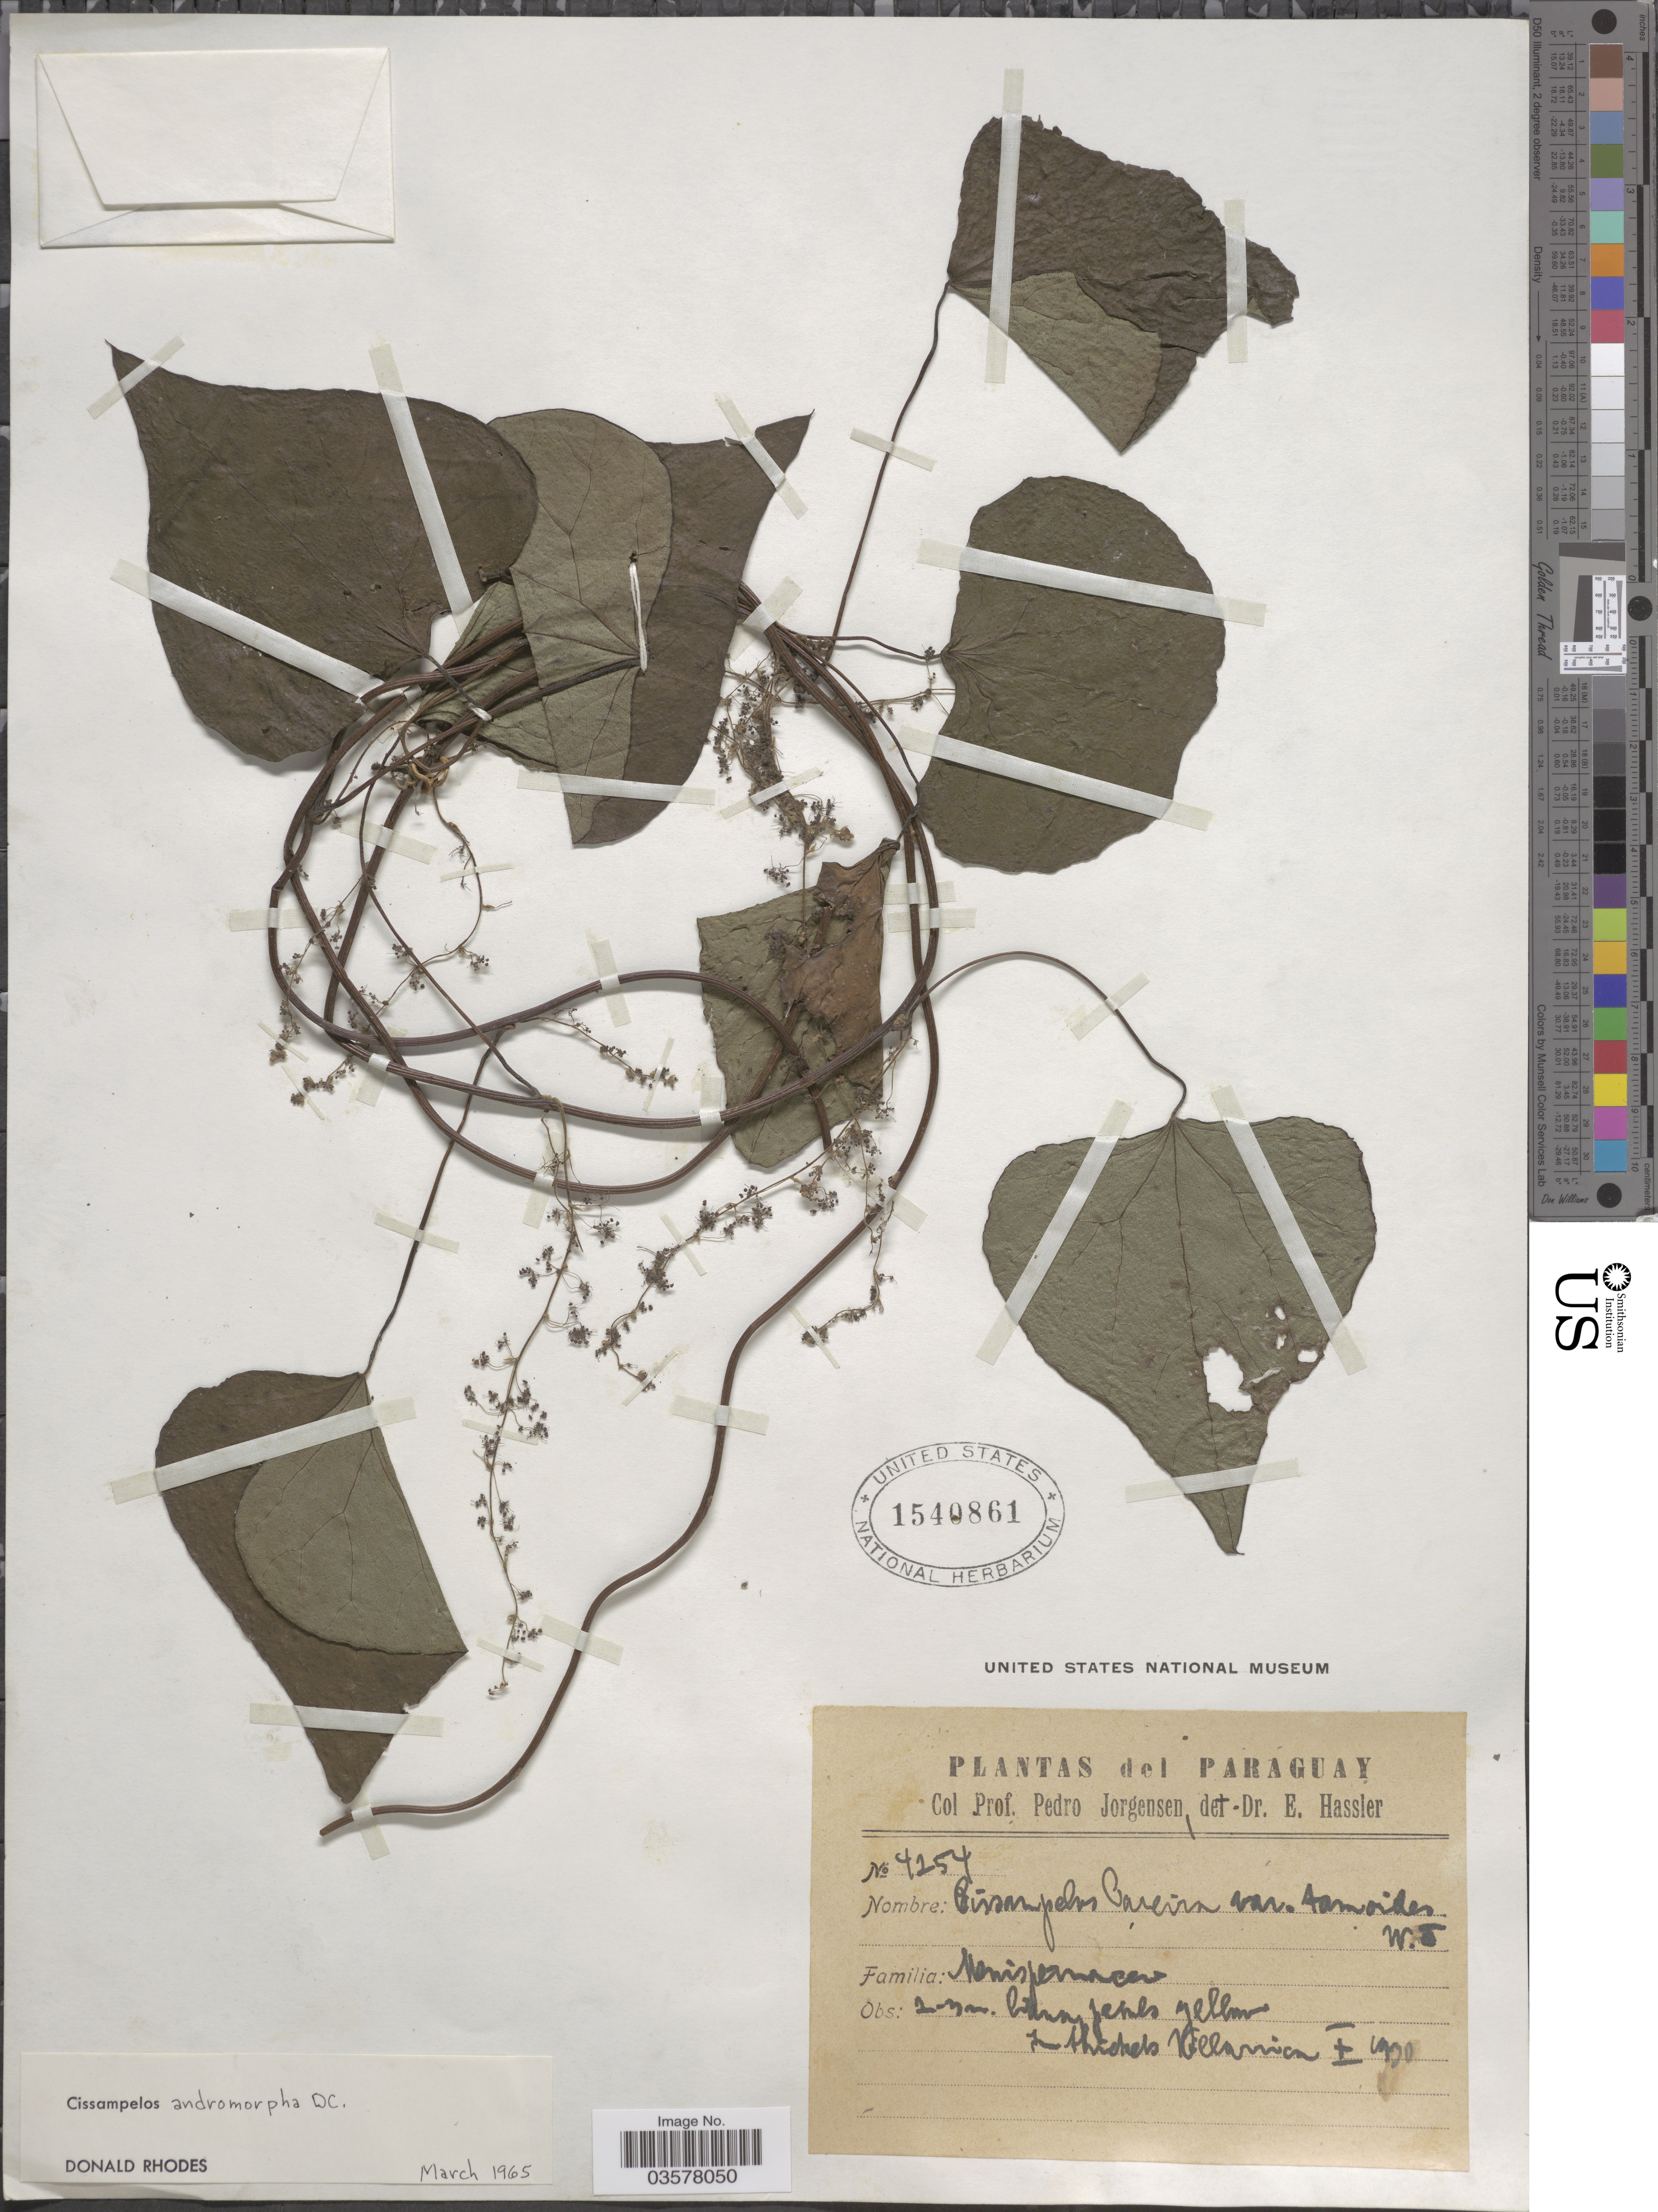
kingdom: Plantae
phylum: Tracheophyta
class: Magnoliopsida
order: Ranunculales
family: Menispermaceae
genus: Cissampelos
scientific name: Cissampelos andromorpha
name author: DC.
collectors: P. Jörgensen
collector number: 4254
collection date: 1930-10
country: Paraguay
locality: Villarica.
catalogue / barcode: US 1540861